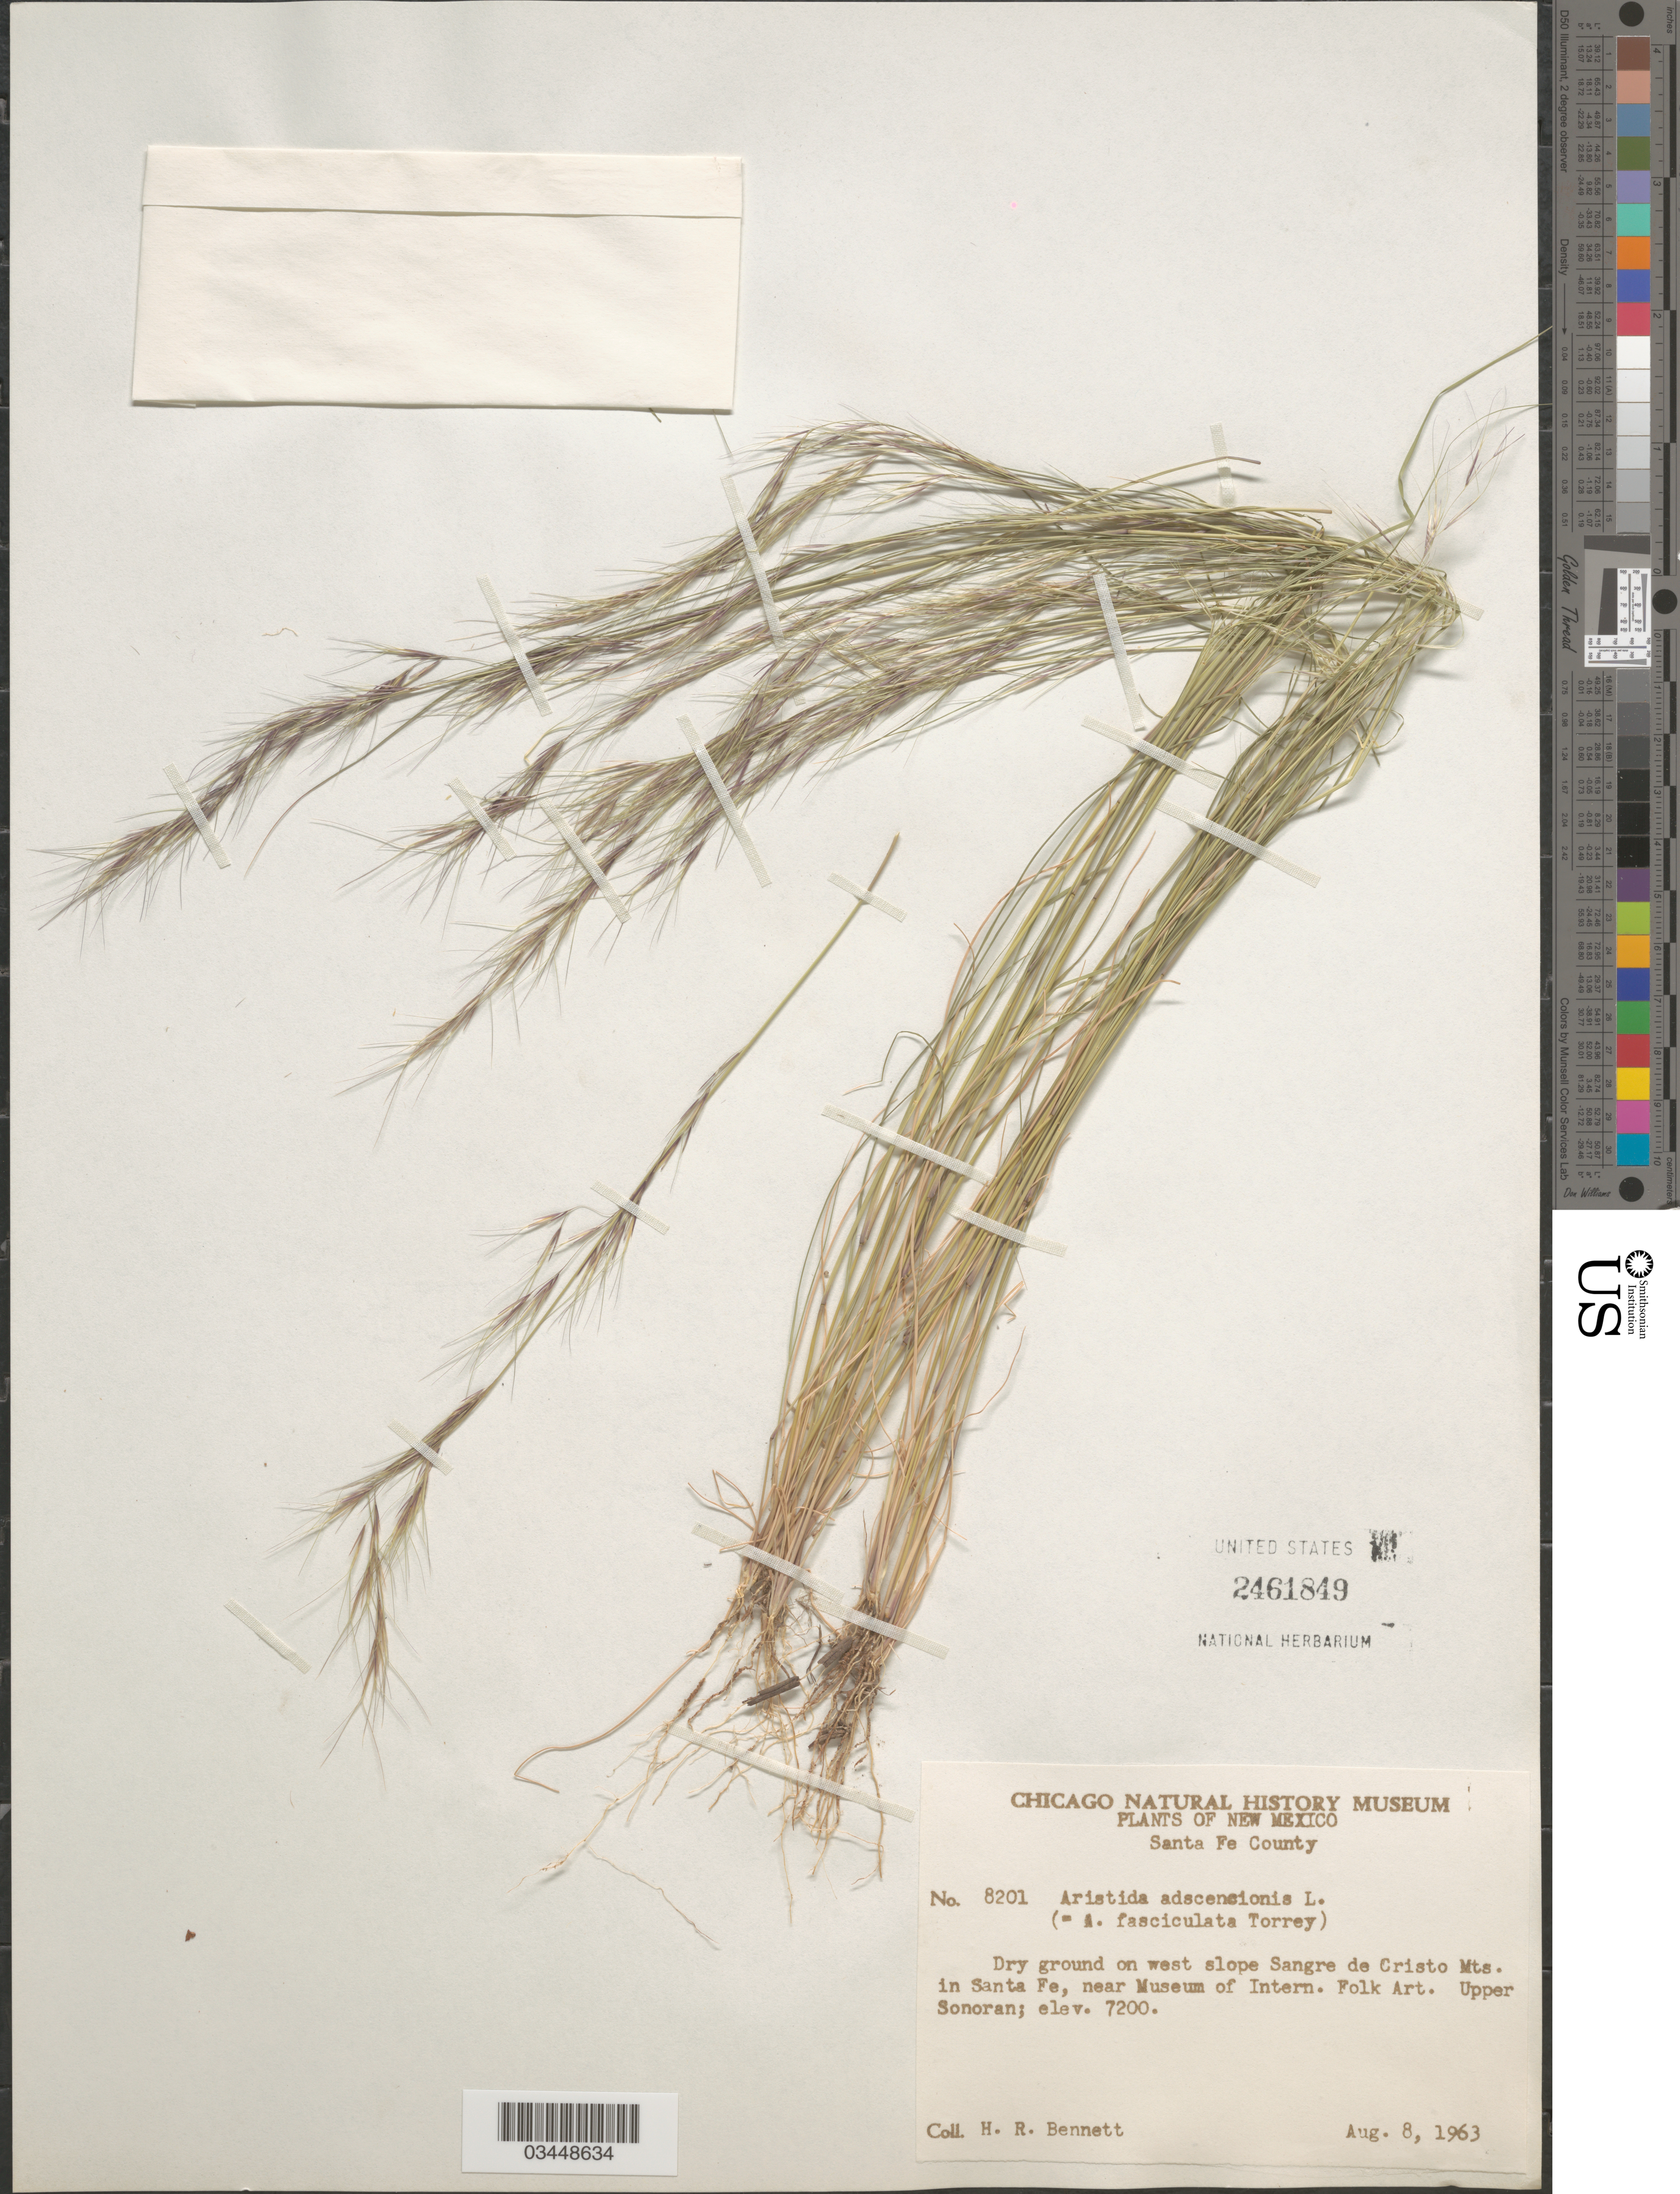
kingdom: Plantae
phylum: Tracheophyta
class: Liliopsida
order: Poales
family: Poaceae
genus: Aristida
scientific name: Aristida adscensionis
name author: L.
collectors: H. R. Bennett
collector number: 8201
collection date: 1963-08-08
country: United States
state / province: New Mexico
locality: Santa Fe County. Dry ground on west slope of Sangre de Cristo Mts. in Santa Fe, near Museum of Intern. Folk Art. Upper Sonoran.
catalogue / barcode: US 2461849